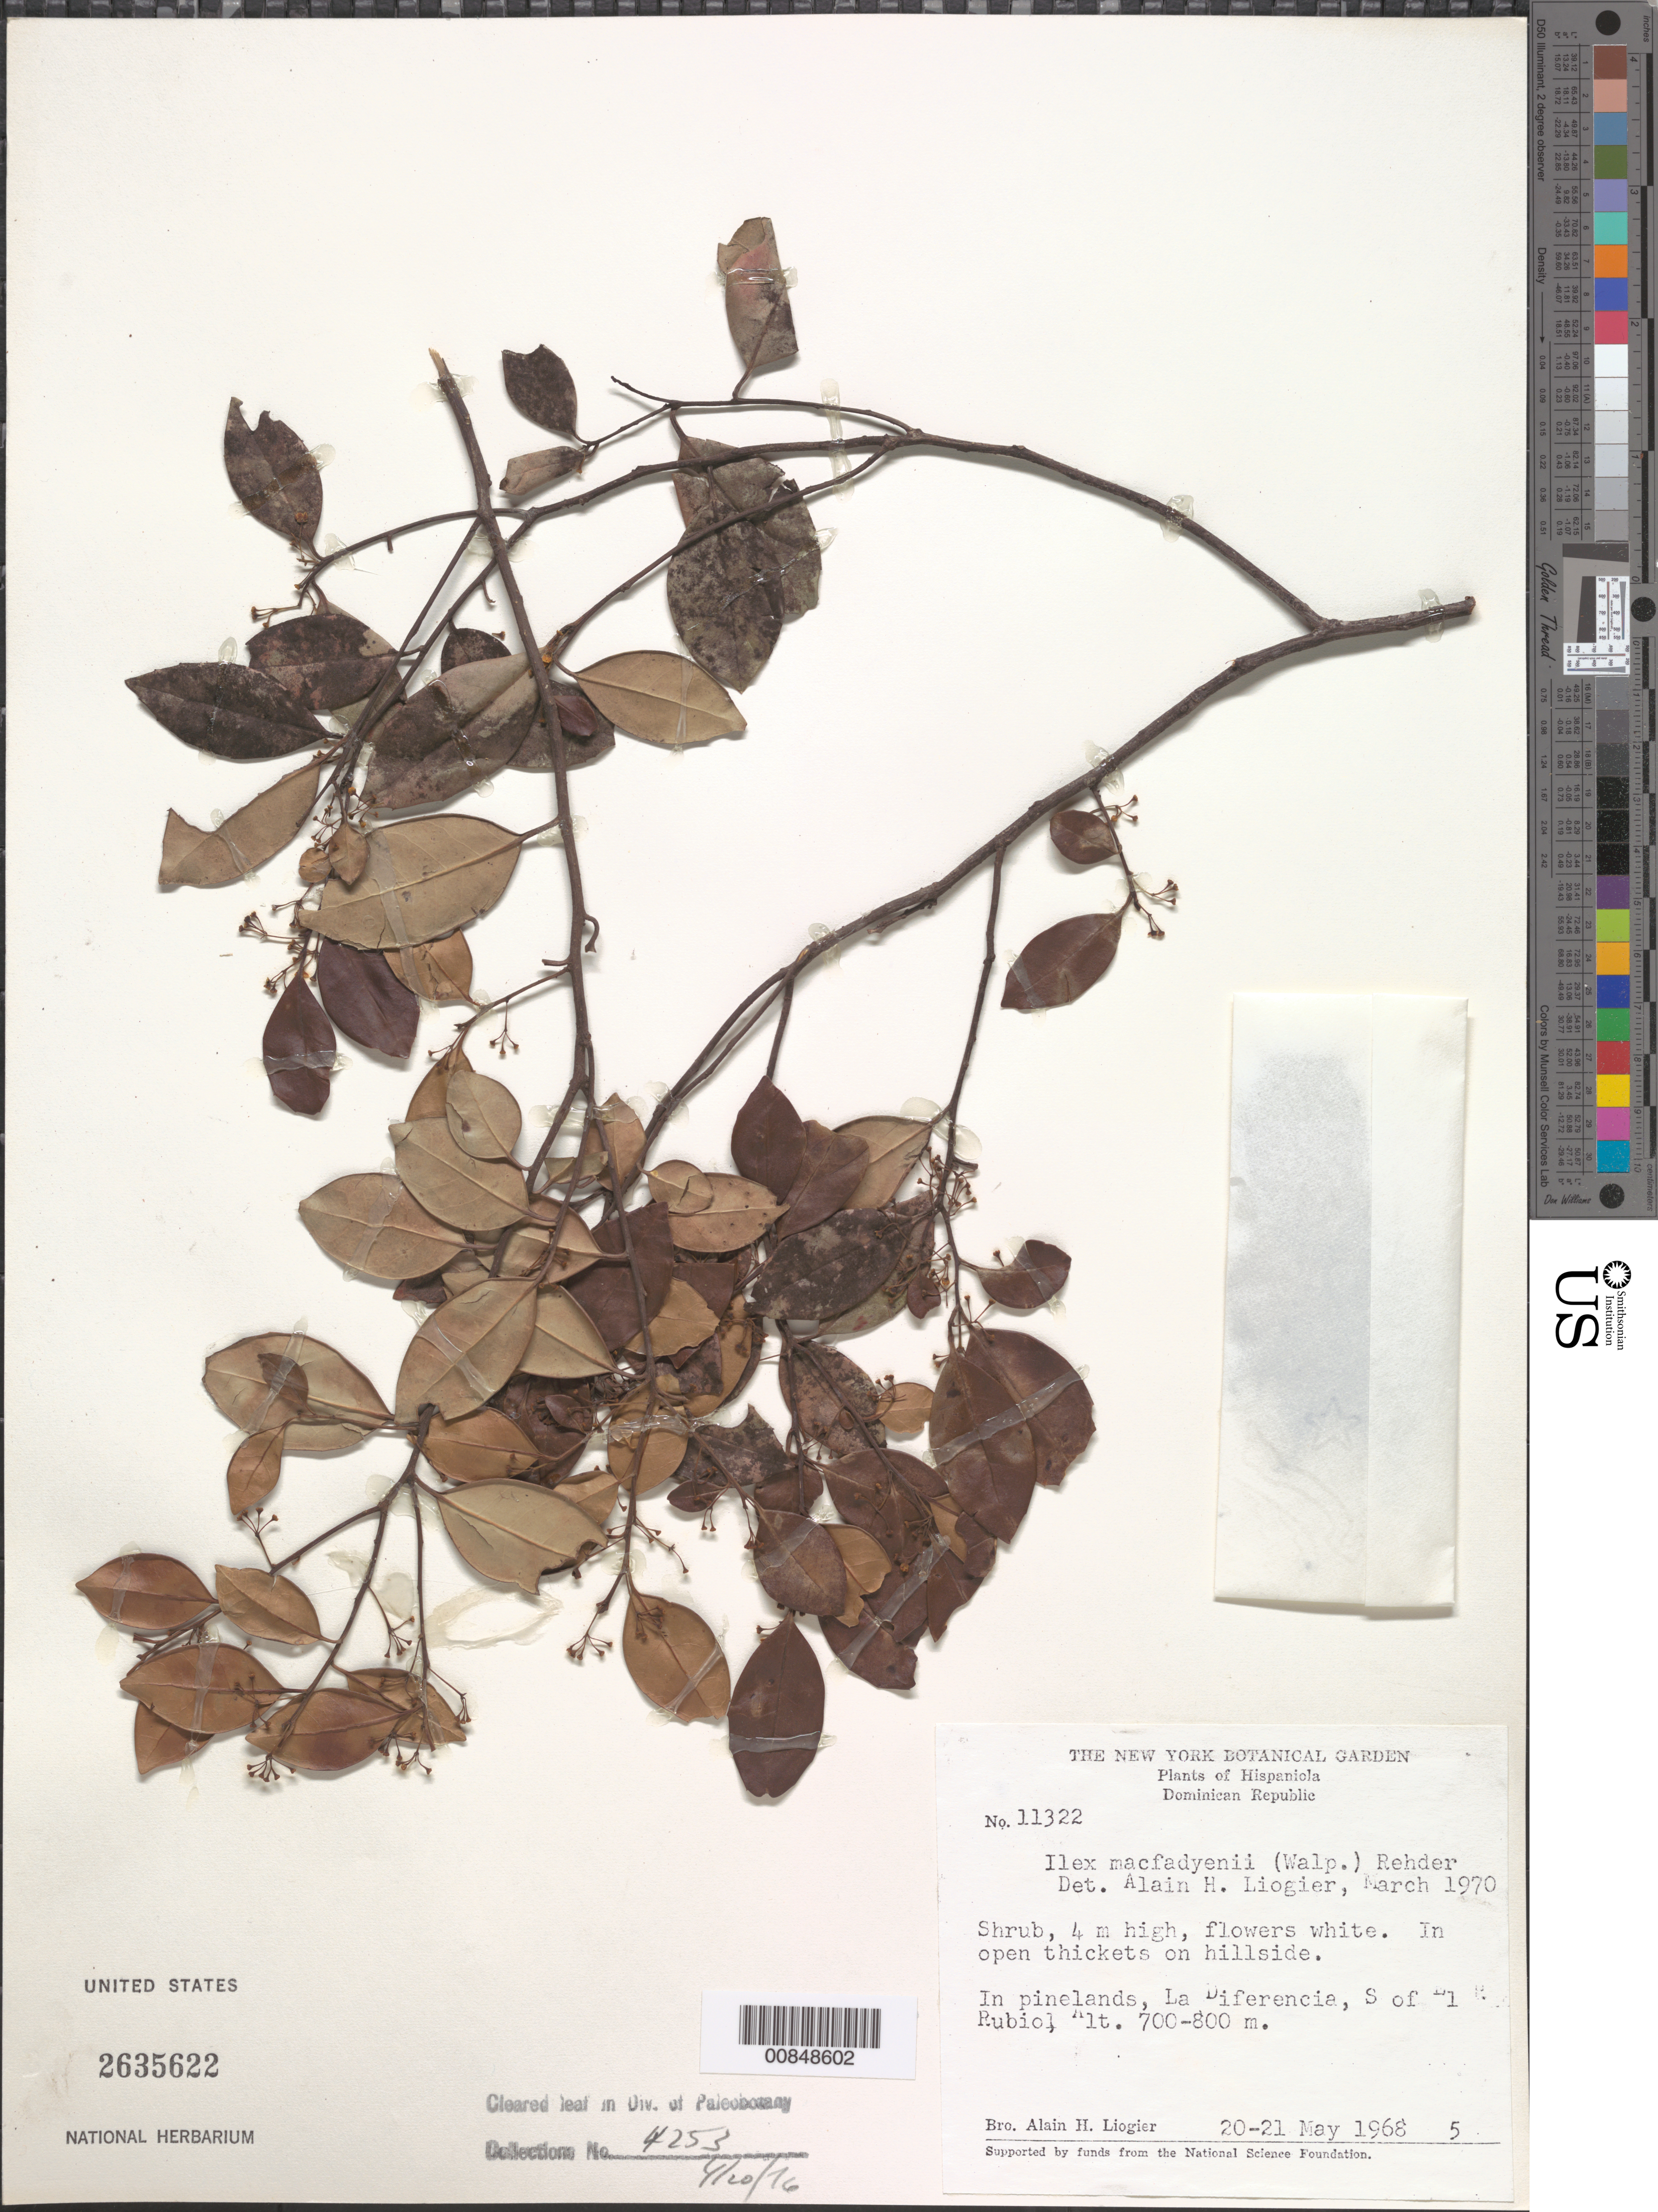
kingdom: Plantae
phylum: Tracheophyta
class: Magnoliopsida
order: Aquifoliales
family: Aquifoliaceae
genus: Ilex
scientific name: Ilex macfadyenii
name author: Rehder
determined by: Liogier, Alain H.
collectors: A. H. Liogier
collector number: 11322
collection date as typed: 20 May 1968 to 21 May 1968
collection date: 1968-05-20/1968-05-21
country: Dominican Republic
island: Hispaniola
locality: La Diferencia, S of El Rbio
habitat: In open thickets on hillside in pinelands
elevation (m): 700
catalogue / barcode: US 2635622